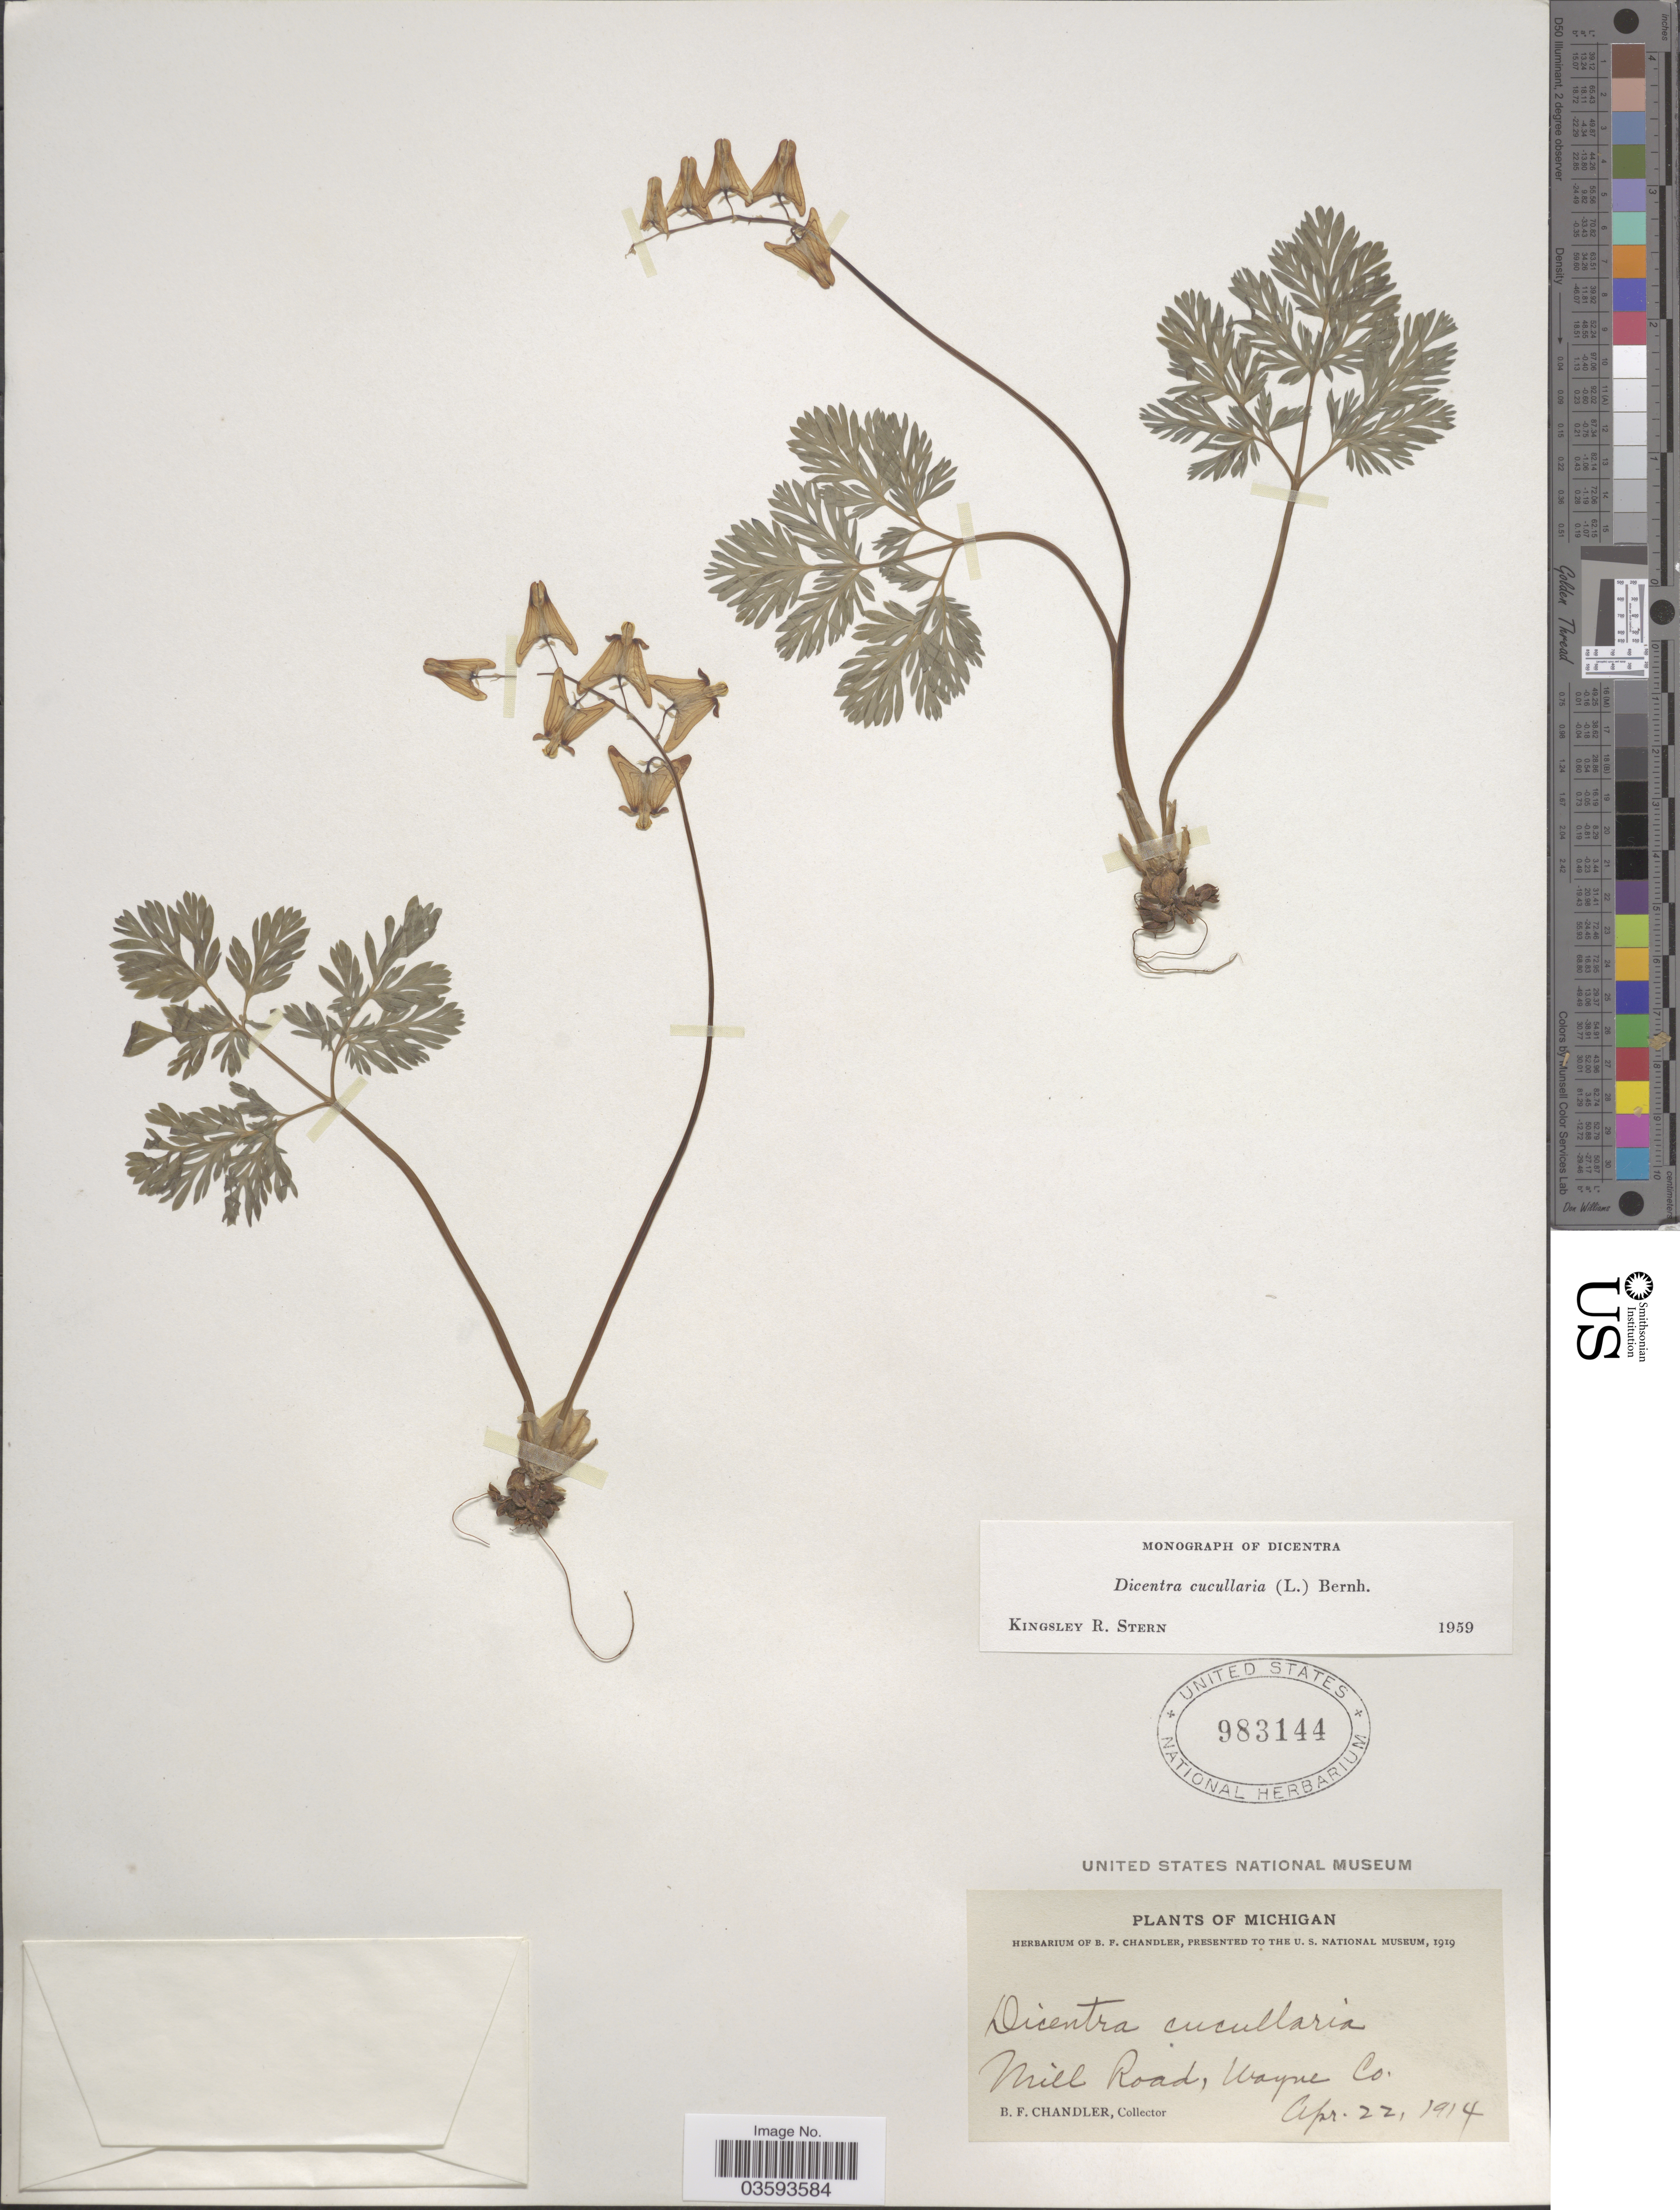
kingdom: Plantae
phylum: Tracheophyta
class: Magnoliopsida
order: Ranunculales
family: Papaveraceae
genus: Dicentra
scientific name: Dicentra cucullaria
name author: (L.) Bernh.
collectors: B. F. Chandler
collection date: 1914-04-27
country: United States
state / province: Michigan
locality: Mill Road, Wayne Co.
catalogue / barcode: US 983144